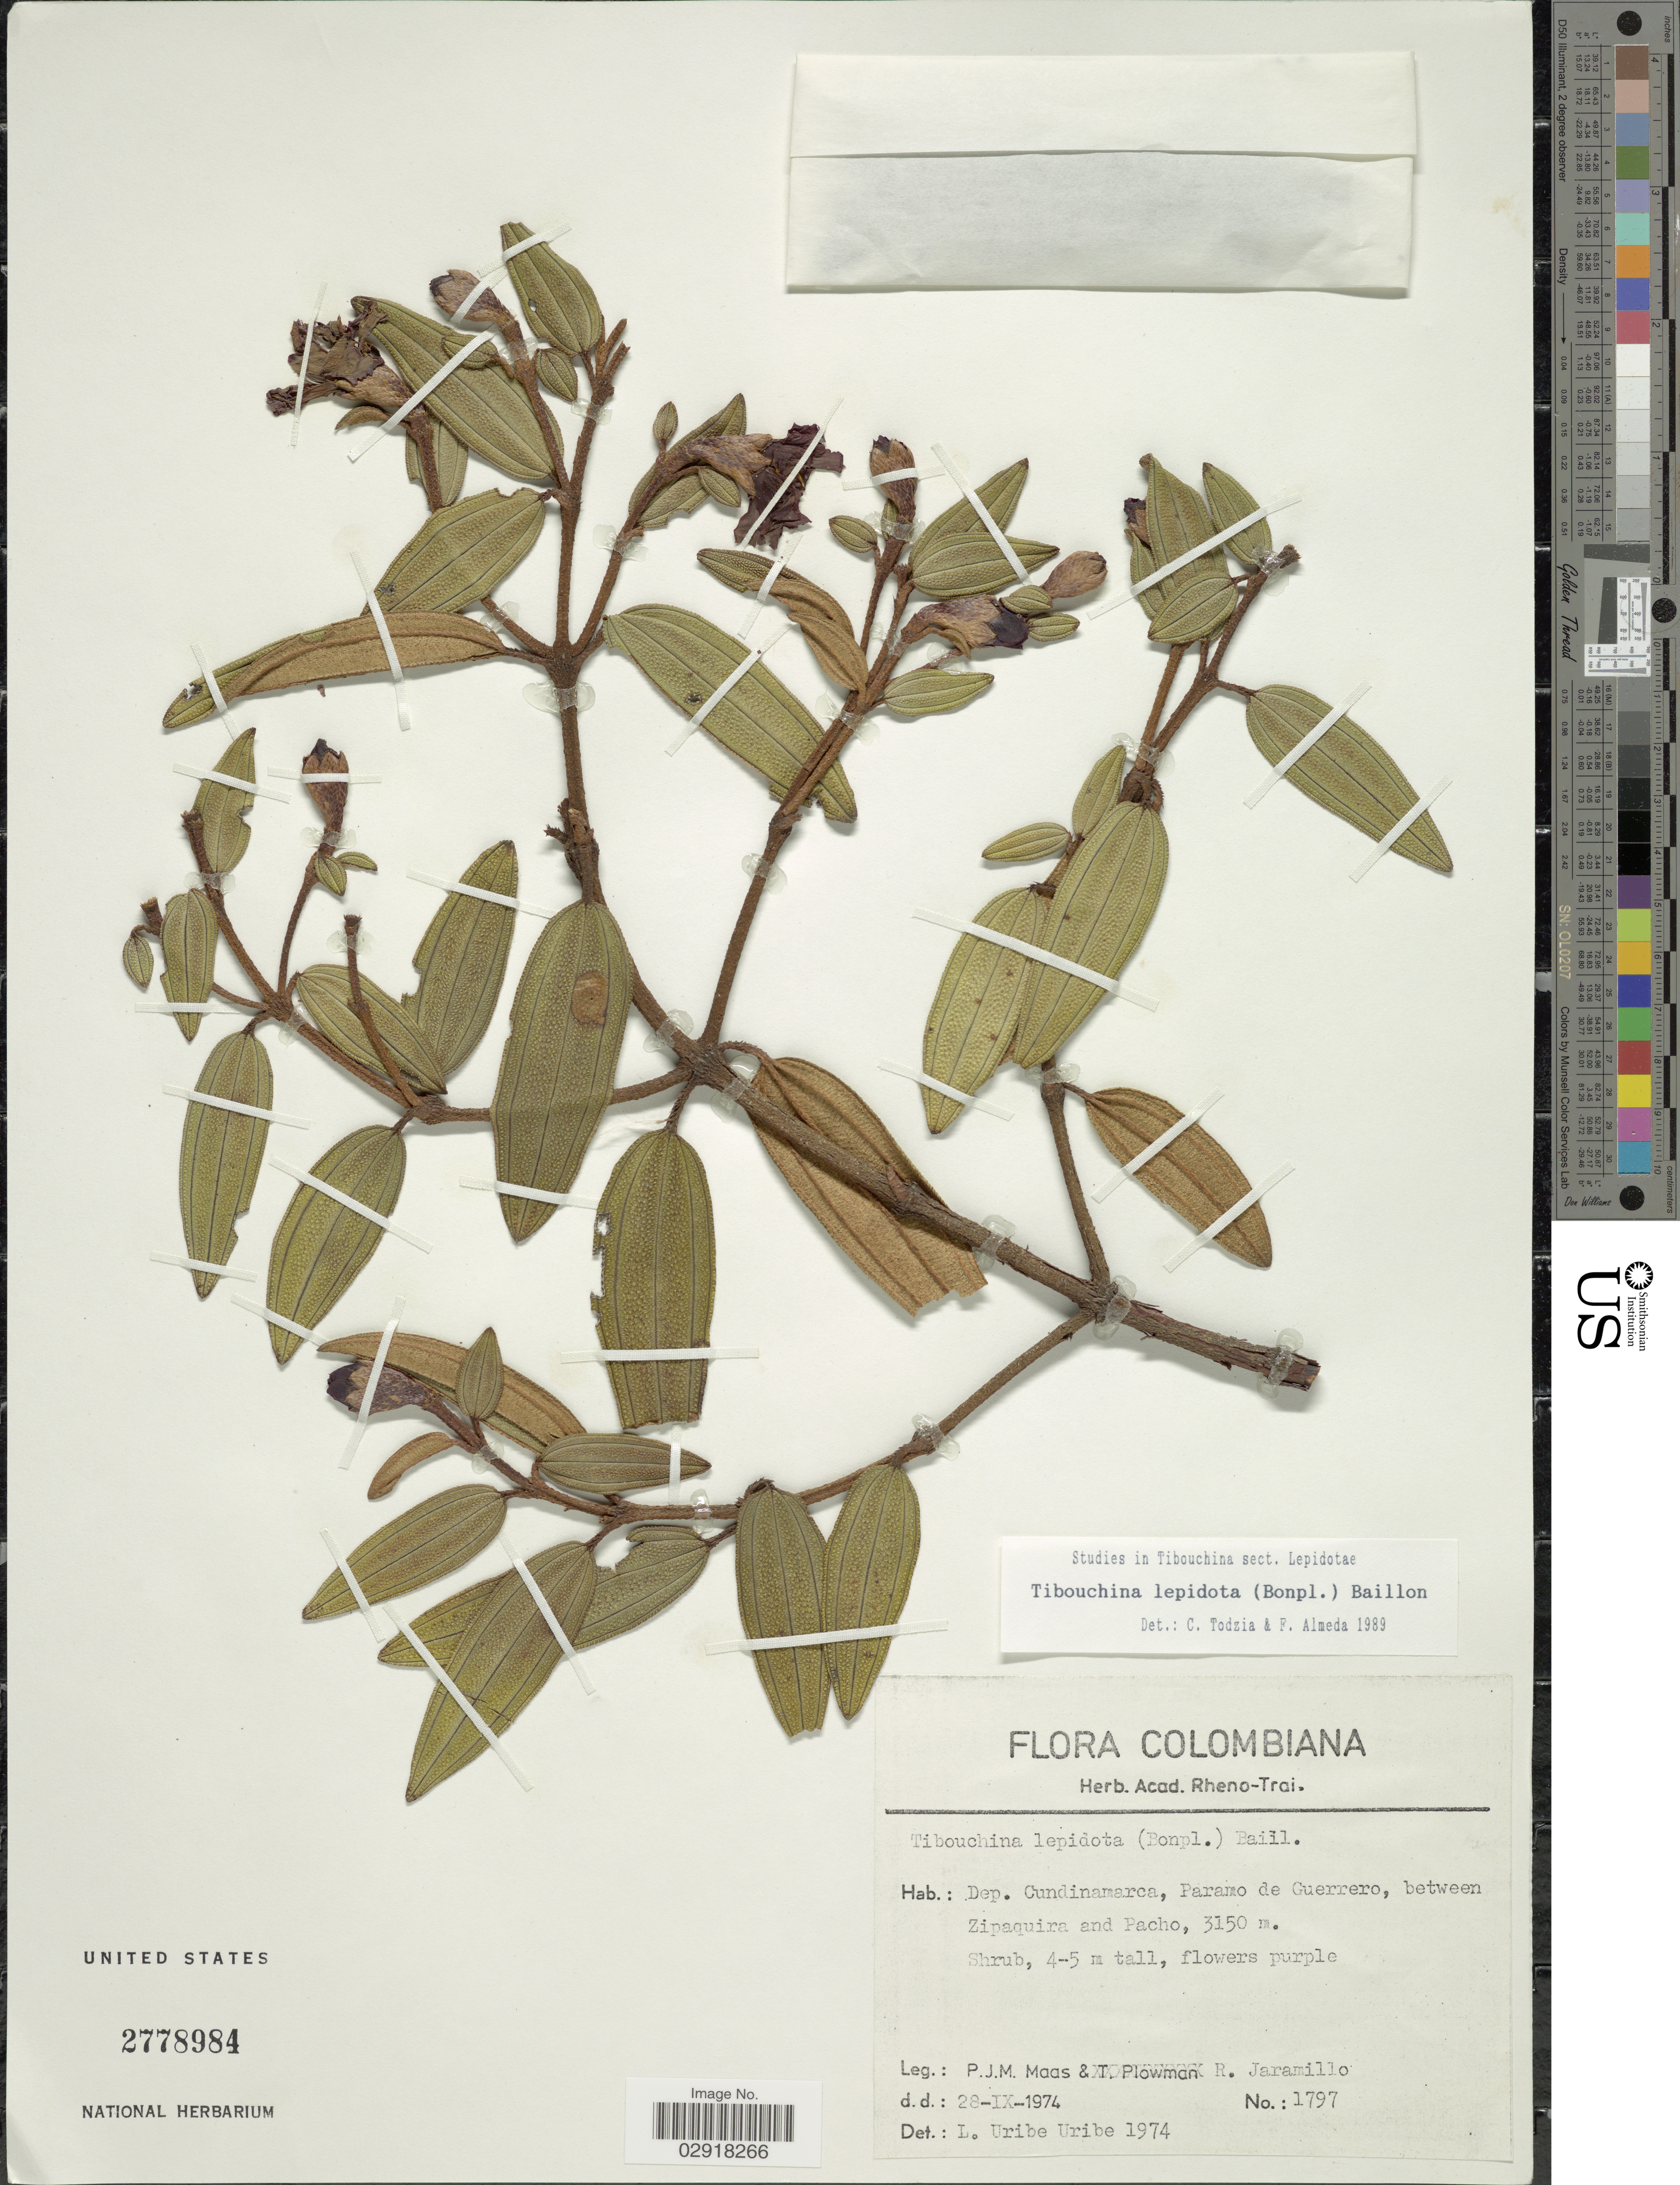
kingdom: Plantae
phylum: Tracheophyta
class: Magnoliopsida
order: Myrtales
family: Melastomataceae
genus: Andesanthus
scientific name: Andesanthus lepidotus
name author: (Humb. & Bonpl.) P.J.F. Guim. & Michelang.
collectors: P. Maas & R. Jaramillo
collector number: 1797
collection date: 1974-09-28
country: Colombia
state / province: Cundinamarca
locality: Dep. Cundinamarca, Paramo de Guerrero, between Zipaquira and Pacho.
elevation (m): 3150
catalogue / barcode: US 2778984